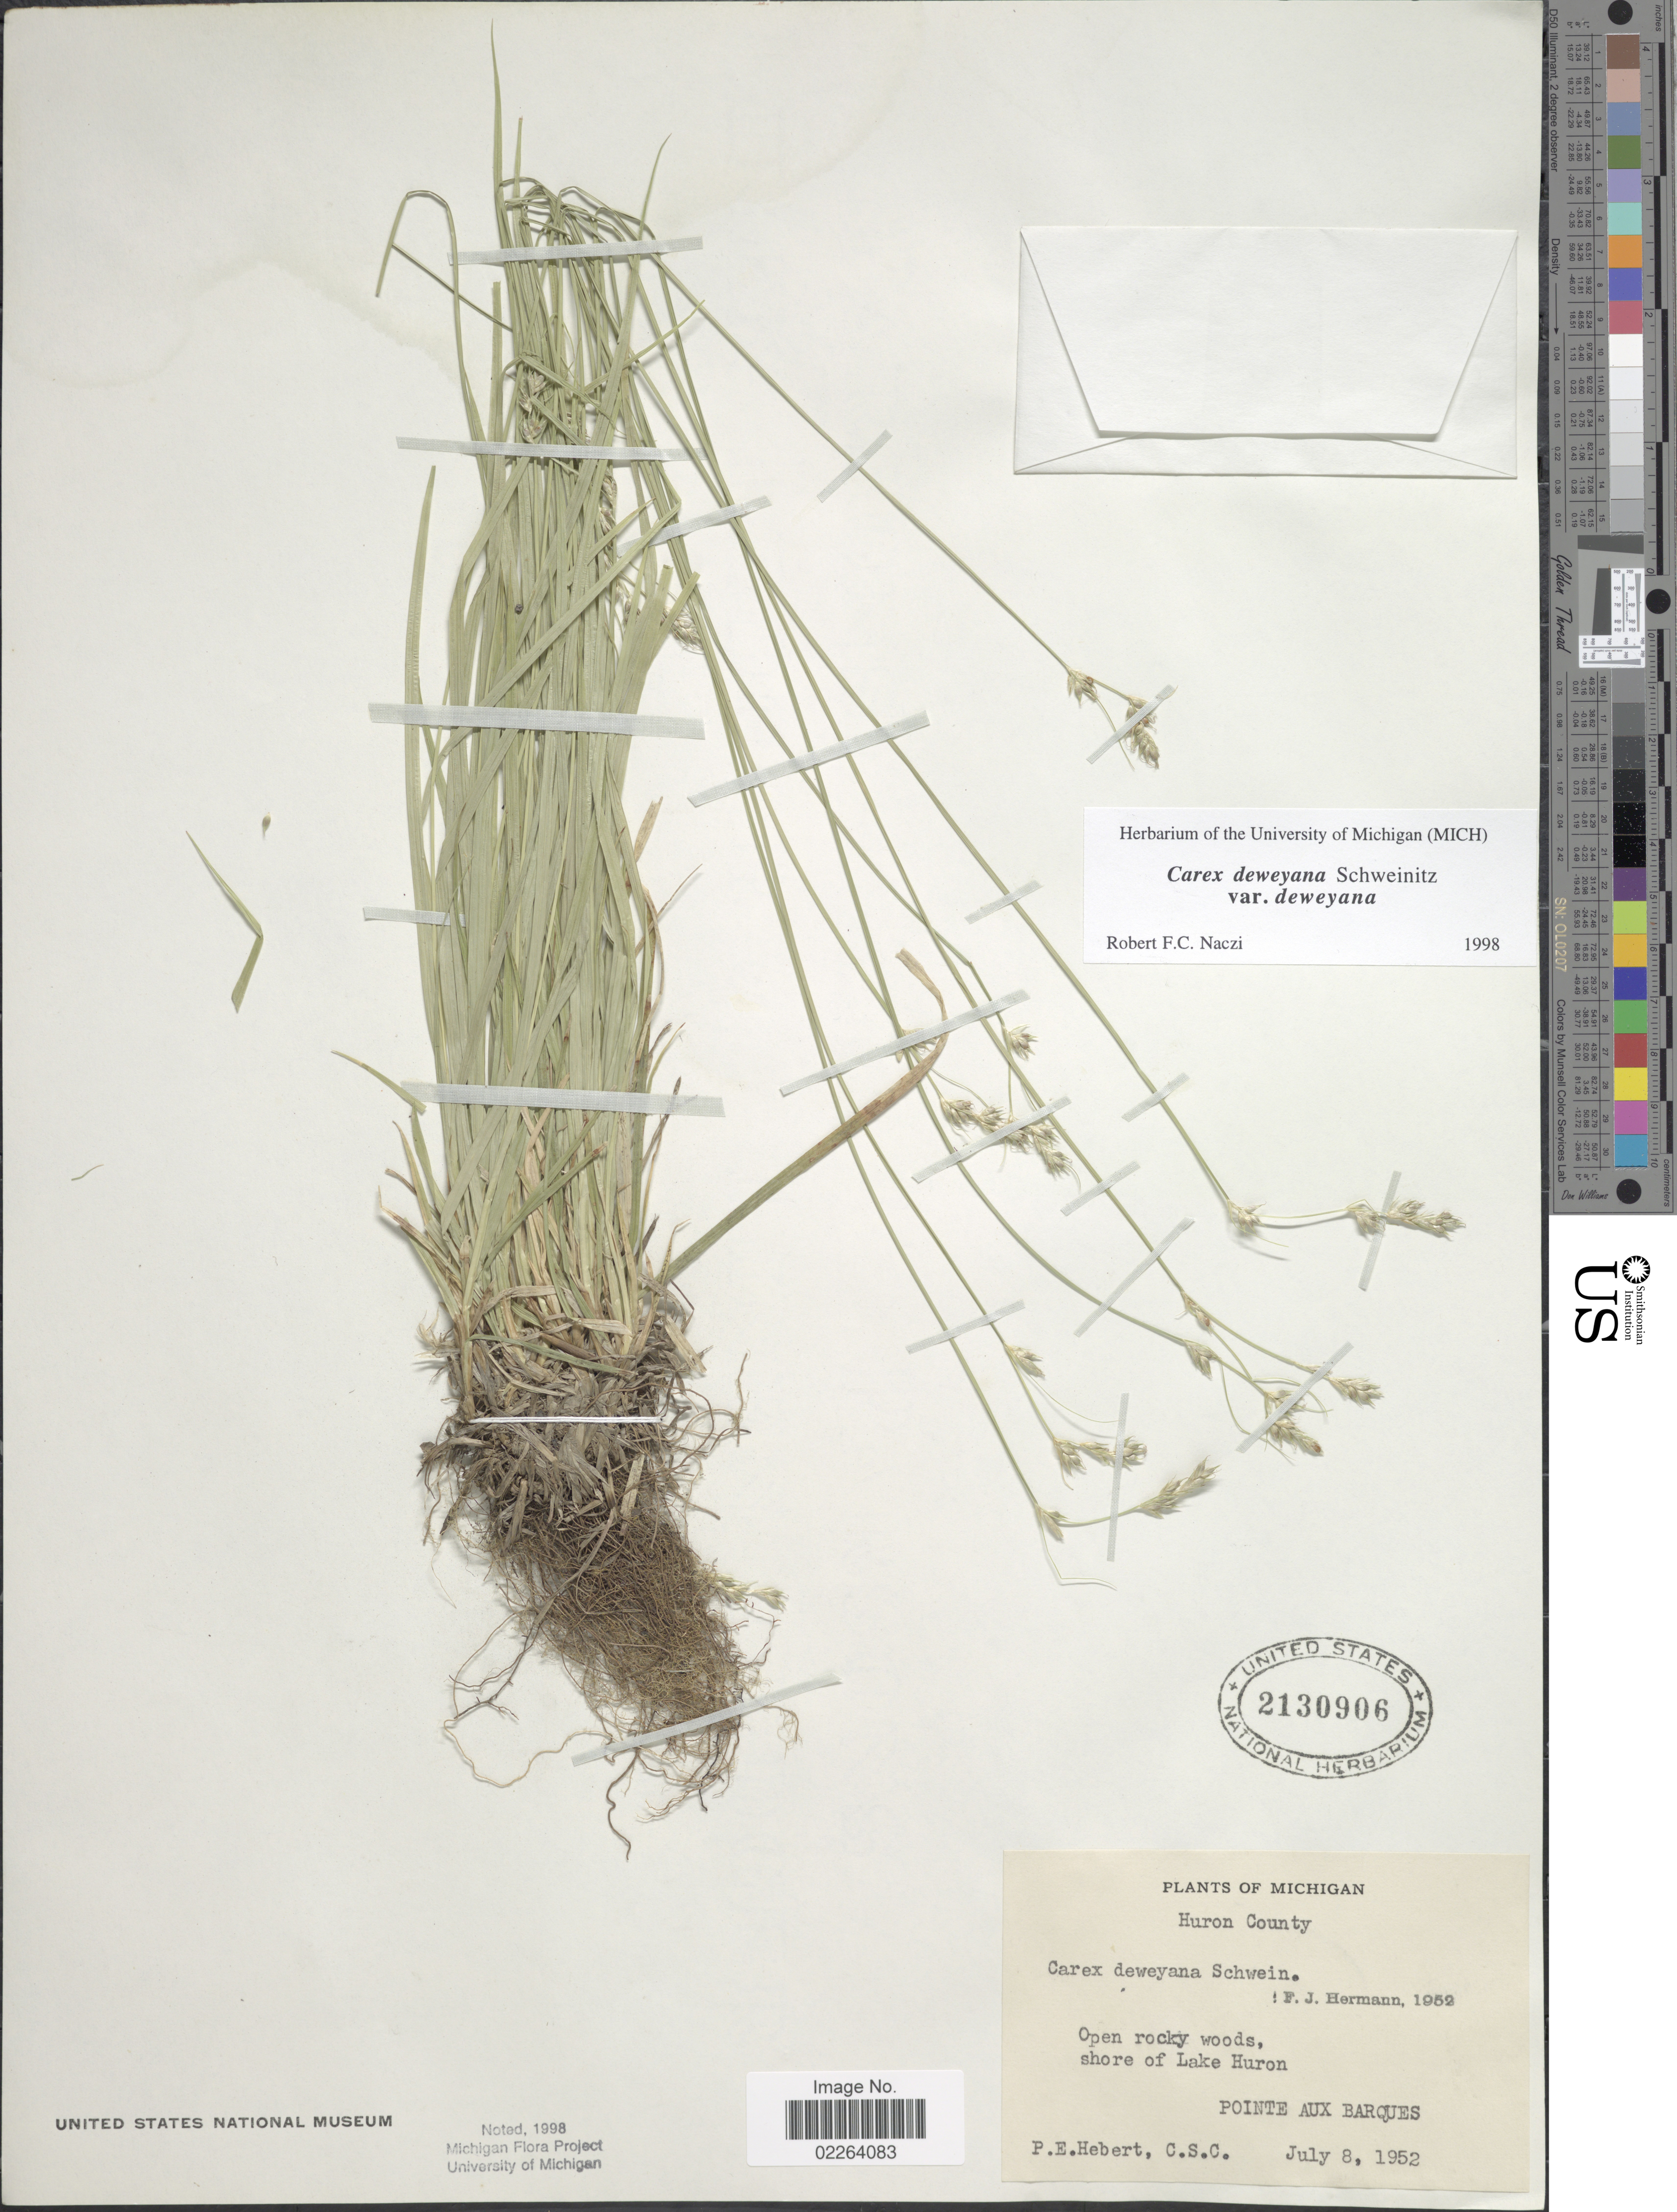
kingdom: Plantae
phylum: Tracheophyta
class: Liliopsida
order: Poales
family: Cyperaceae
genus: Carex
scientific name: Carex deweyana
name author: Schwein.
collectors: P. Hebert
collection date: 1952-07-08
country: United States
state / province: Michigan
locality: Huron County, open rocky woods, shore of Lake Huron, Pointe Aux Barques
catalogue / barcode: US 2130906